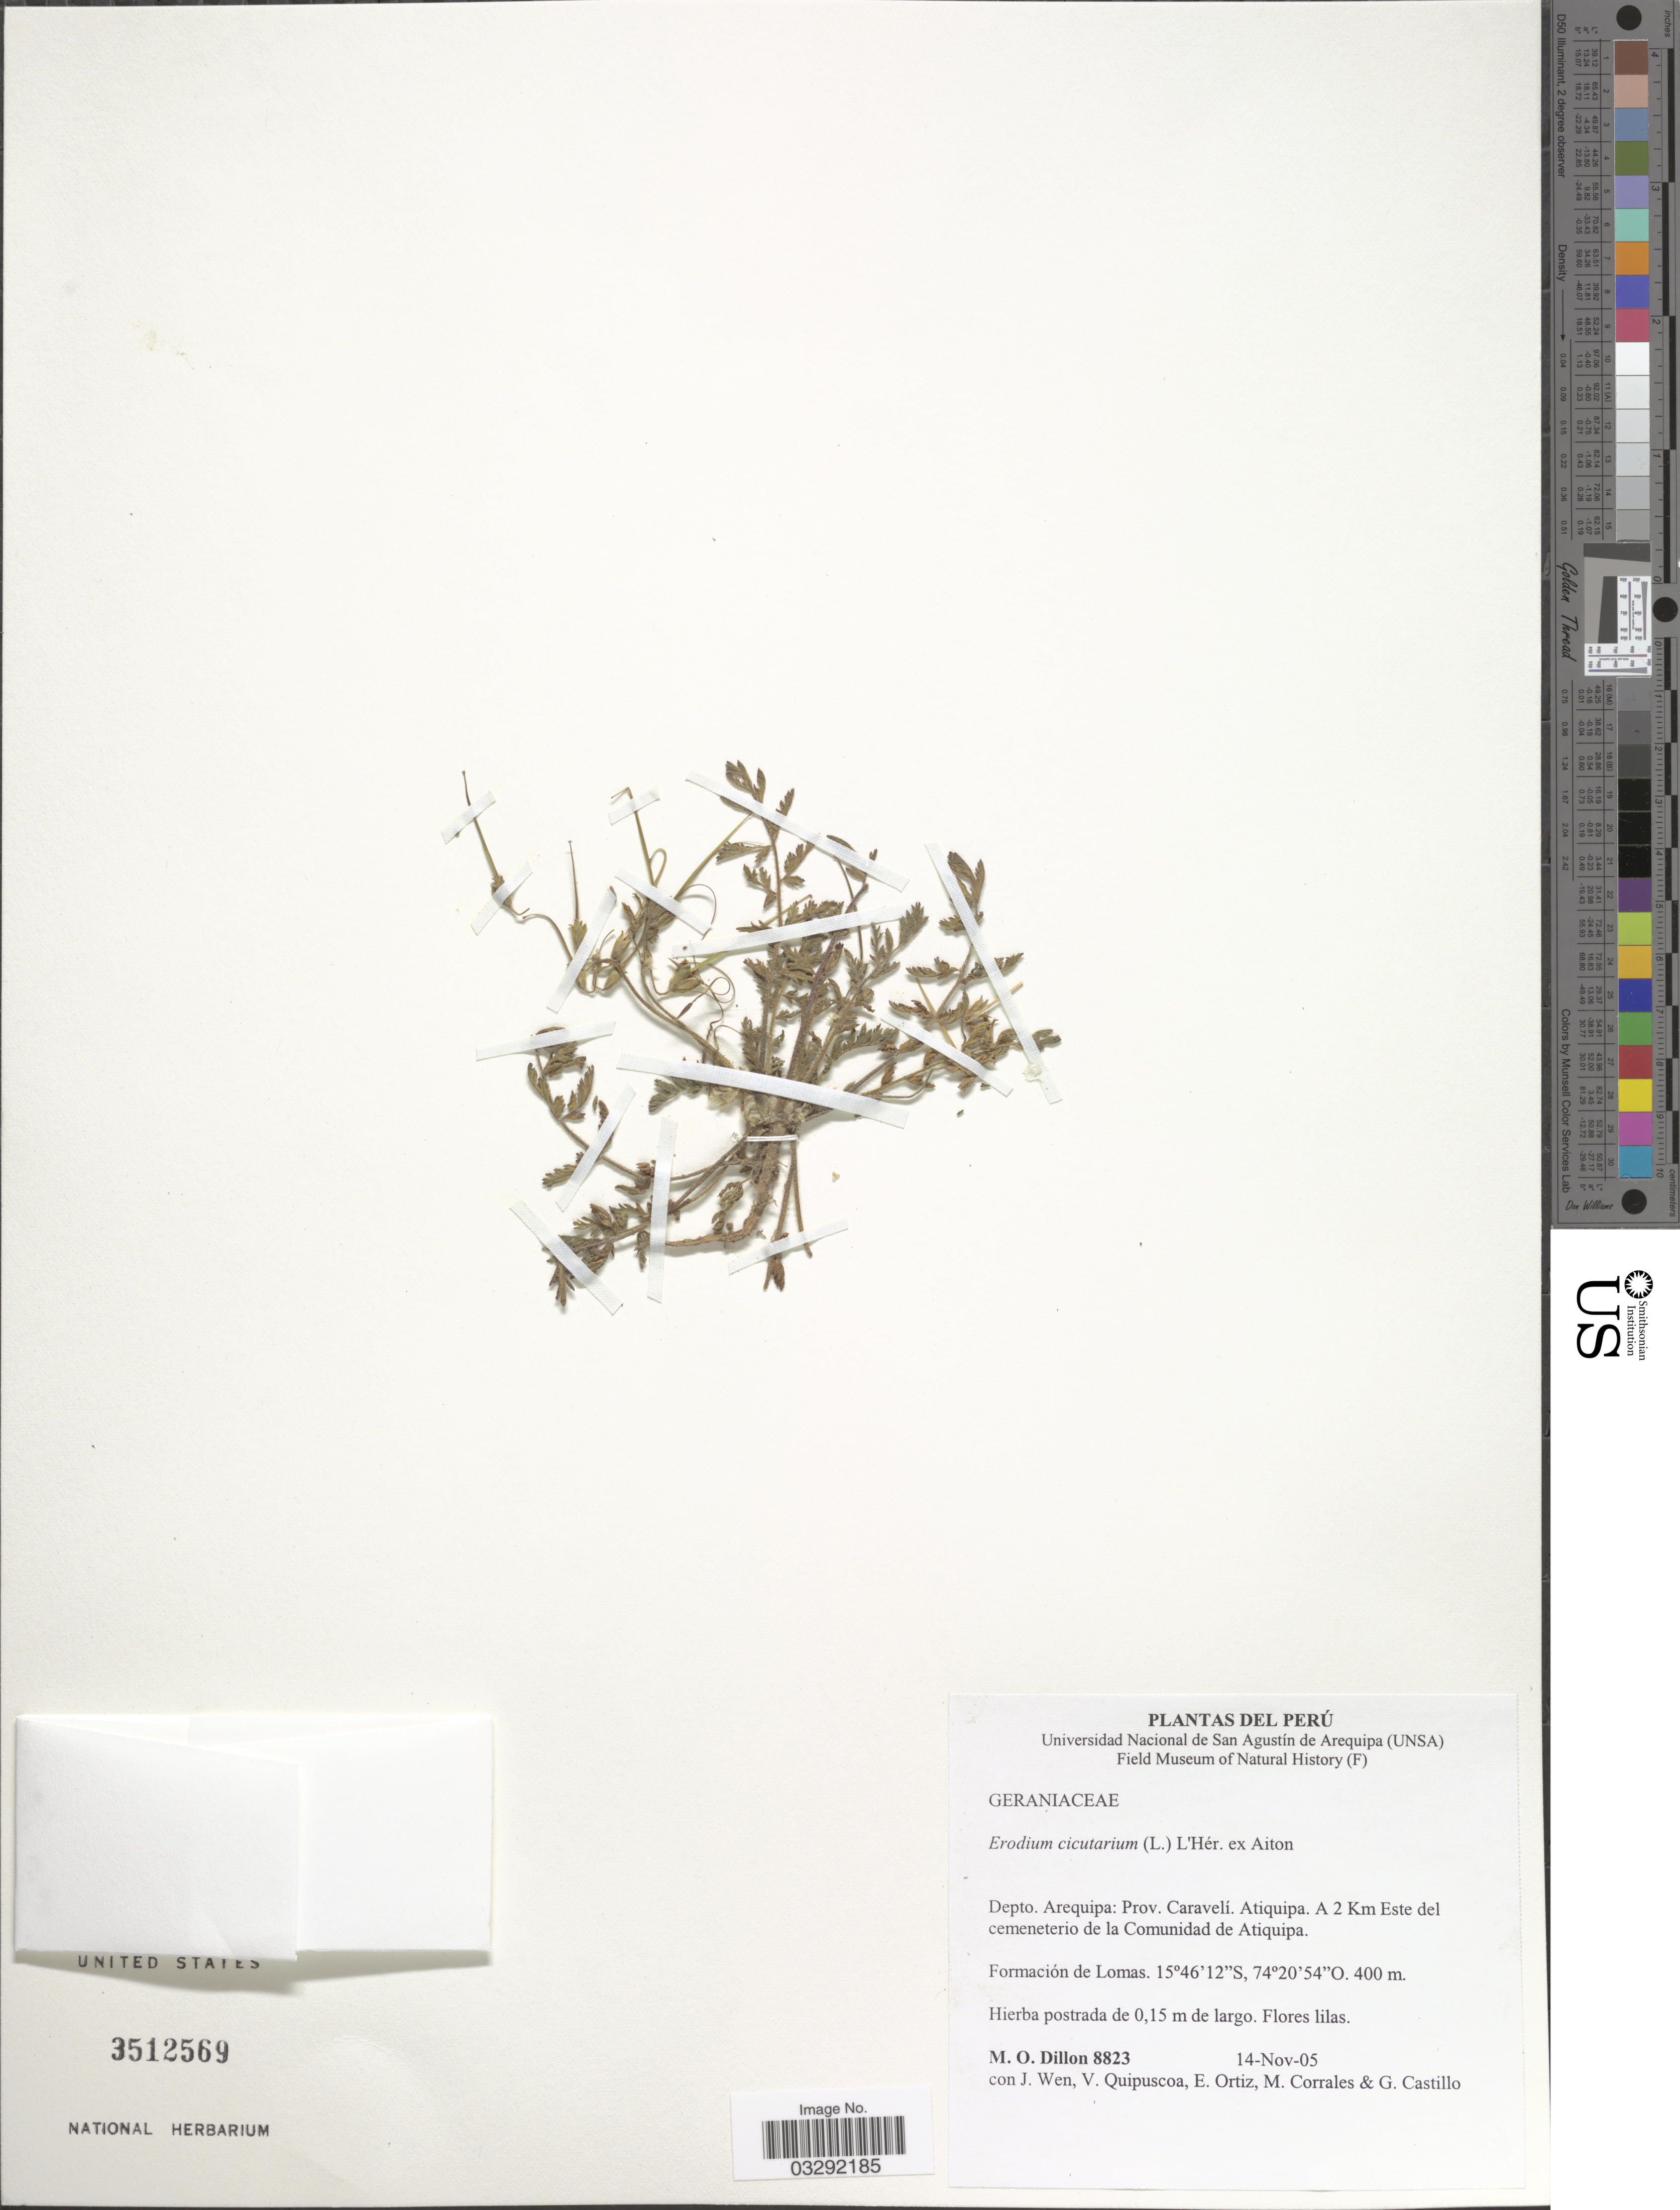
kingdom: Plantae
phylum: Tracheophyta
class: Magnoliopsida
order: Geraniales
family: Geraniaceae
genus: Erodium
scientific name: Erodium cicutarium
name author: (L.) L'Hér.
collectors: M. O. Dillon, J. Wen, V. Quipuscoa, E. Ortiz & et al.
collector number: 8823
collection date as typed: Transcribed d/m/y: 14/11/5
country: Peru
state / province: Arequipa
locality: Depto. Arequipa: Prov. Caravelí. Atiquipa. A 2 Km Este del cemeneterio de la Comunidad de Atiquipa.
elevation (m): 400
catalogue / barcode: US 3512569